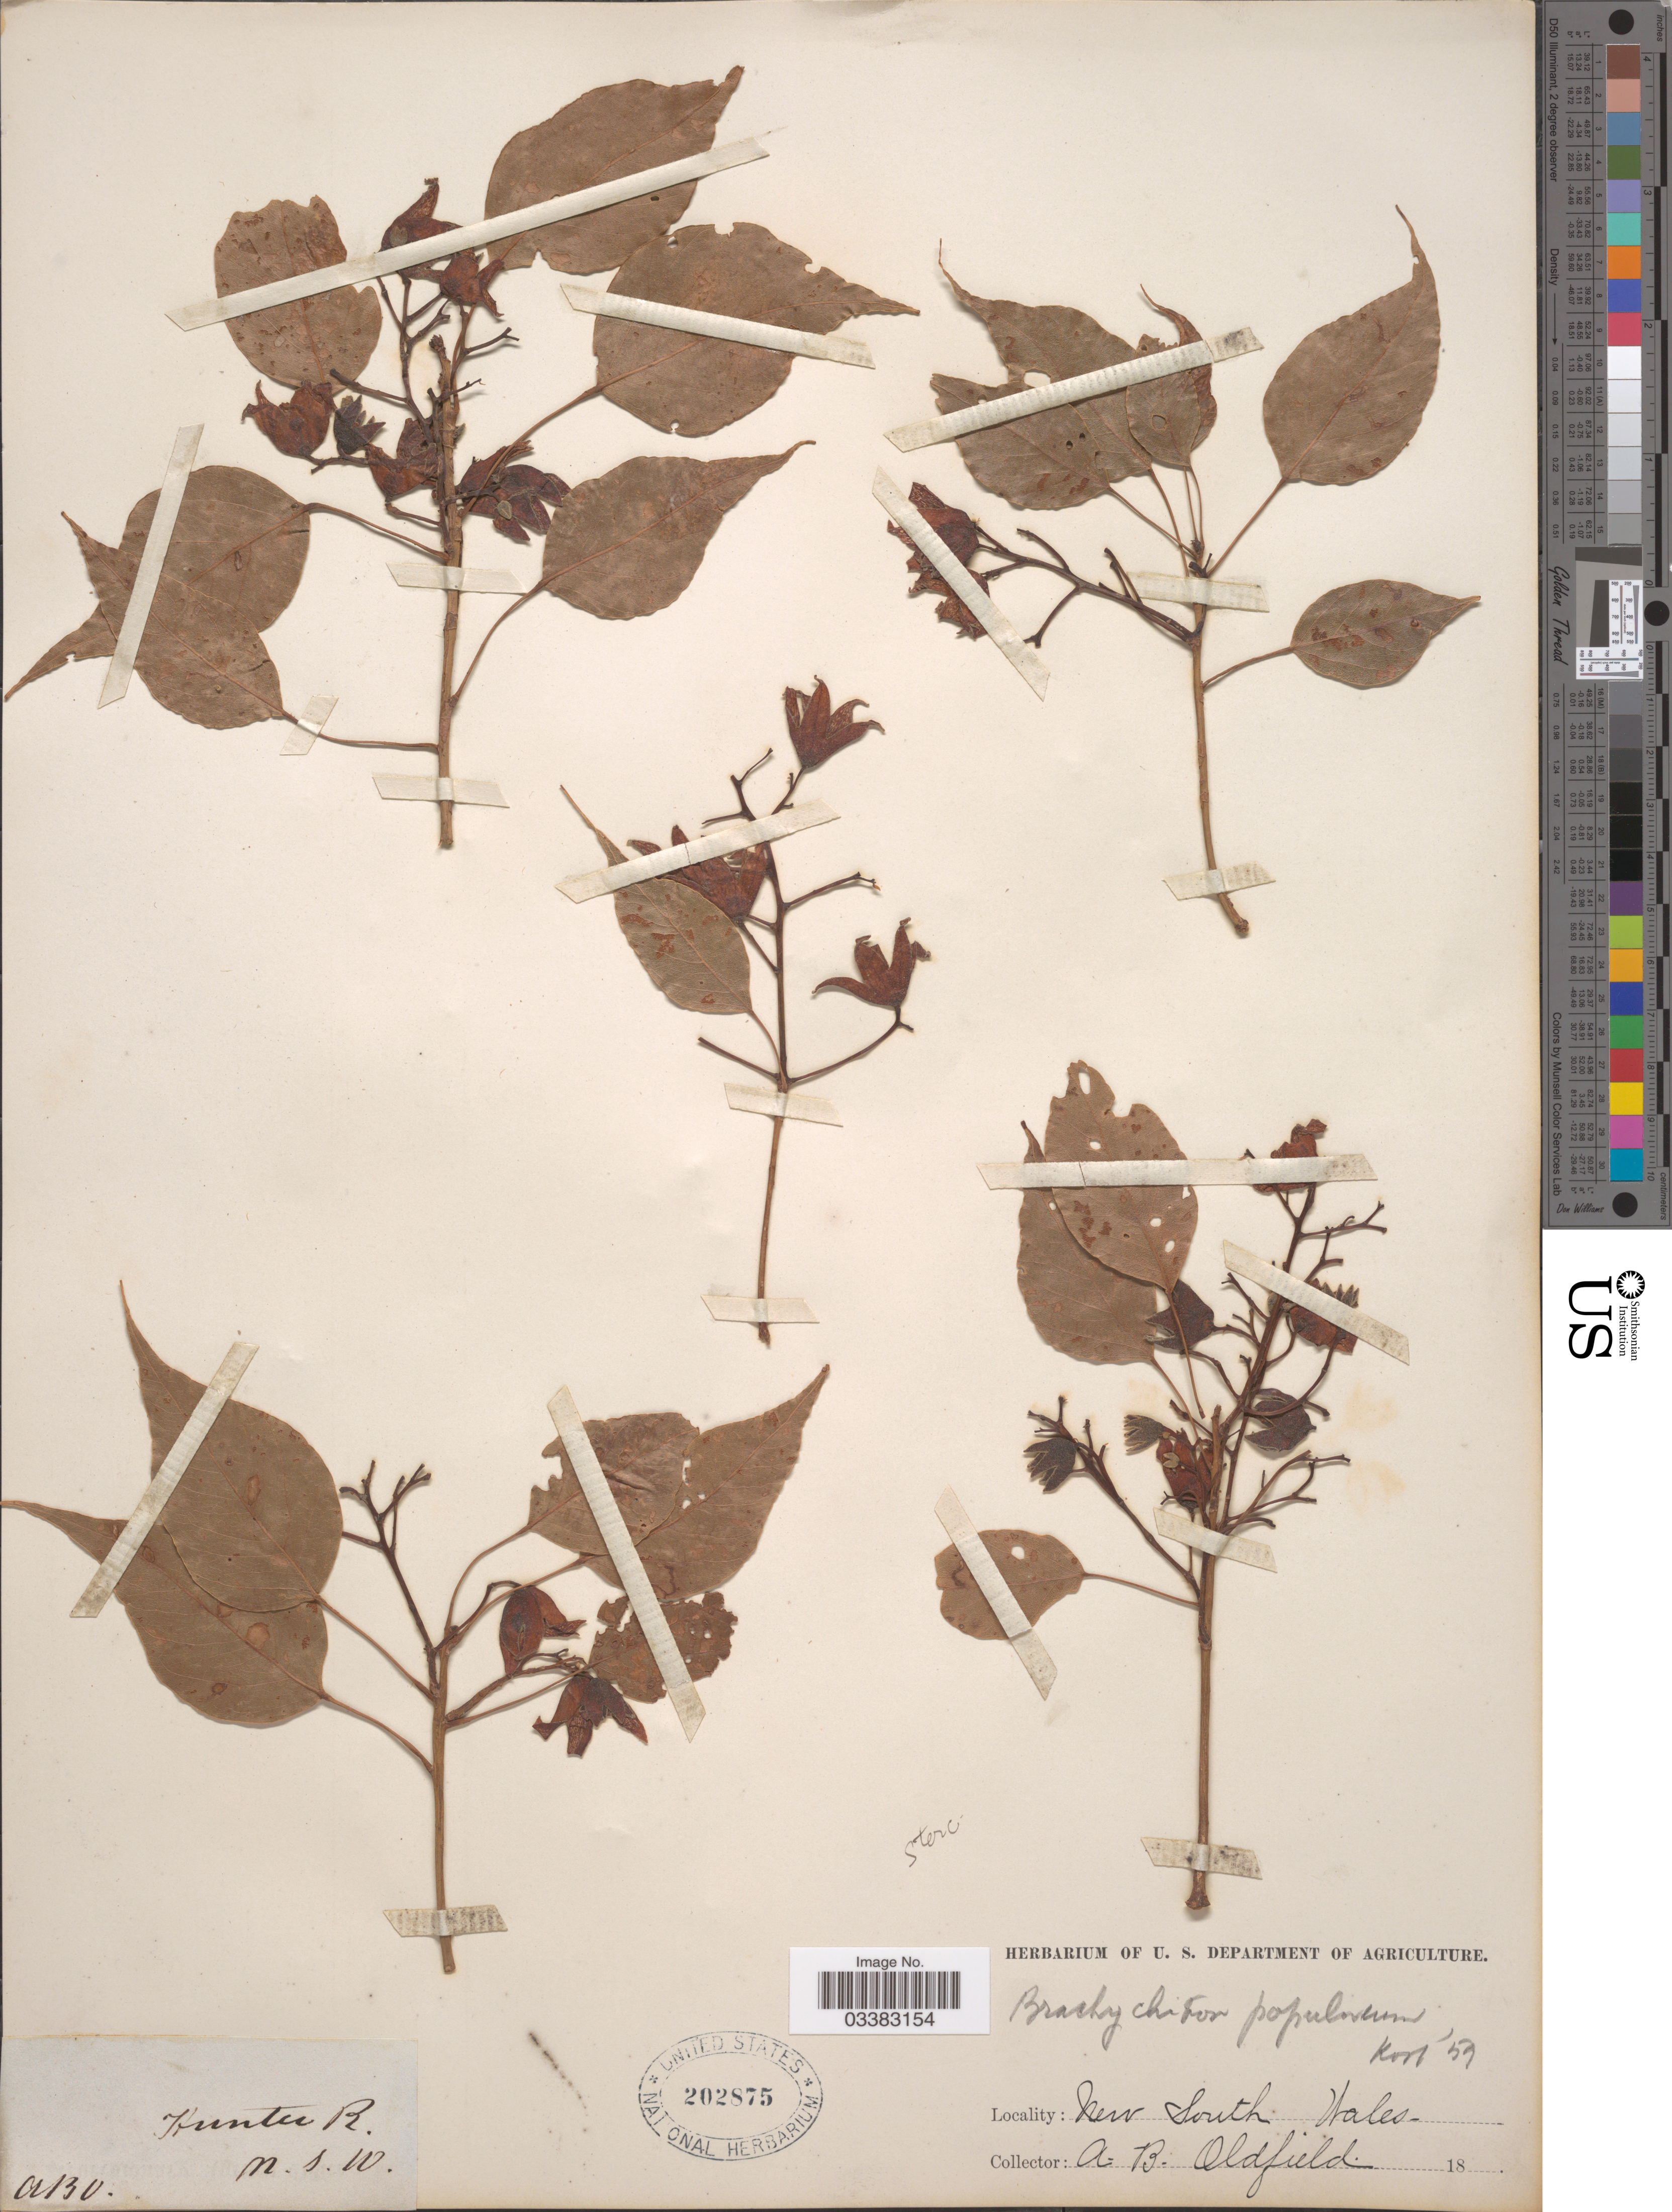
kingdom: Plantae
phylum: Tracheophyta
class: Magnoliopsida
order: Malvales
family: Malvaceae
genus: Brachychiton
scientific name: Brachychiton populneus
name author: (Schott & Endl.) R. Br.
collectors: A. Oldfield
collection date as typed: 18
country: Australia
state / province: New South Wales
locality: Hunter R.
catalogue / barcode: US 202875